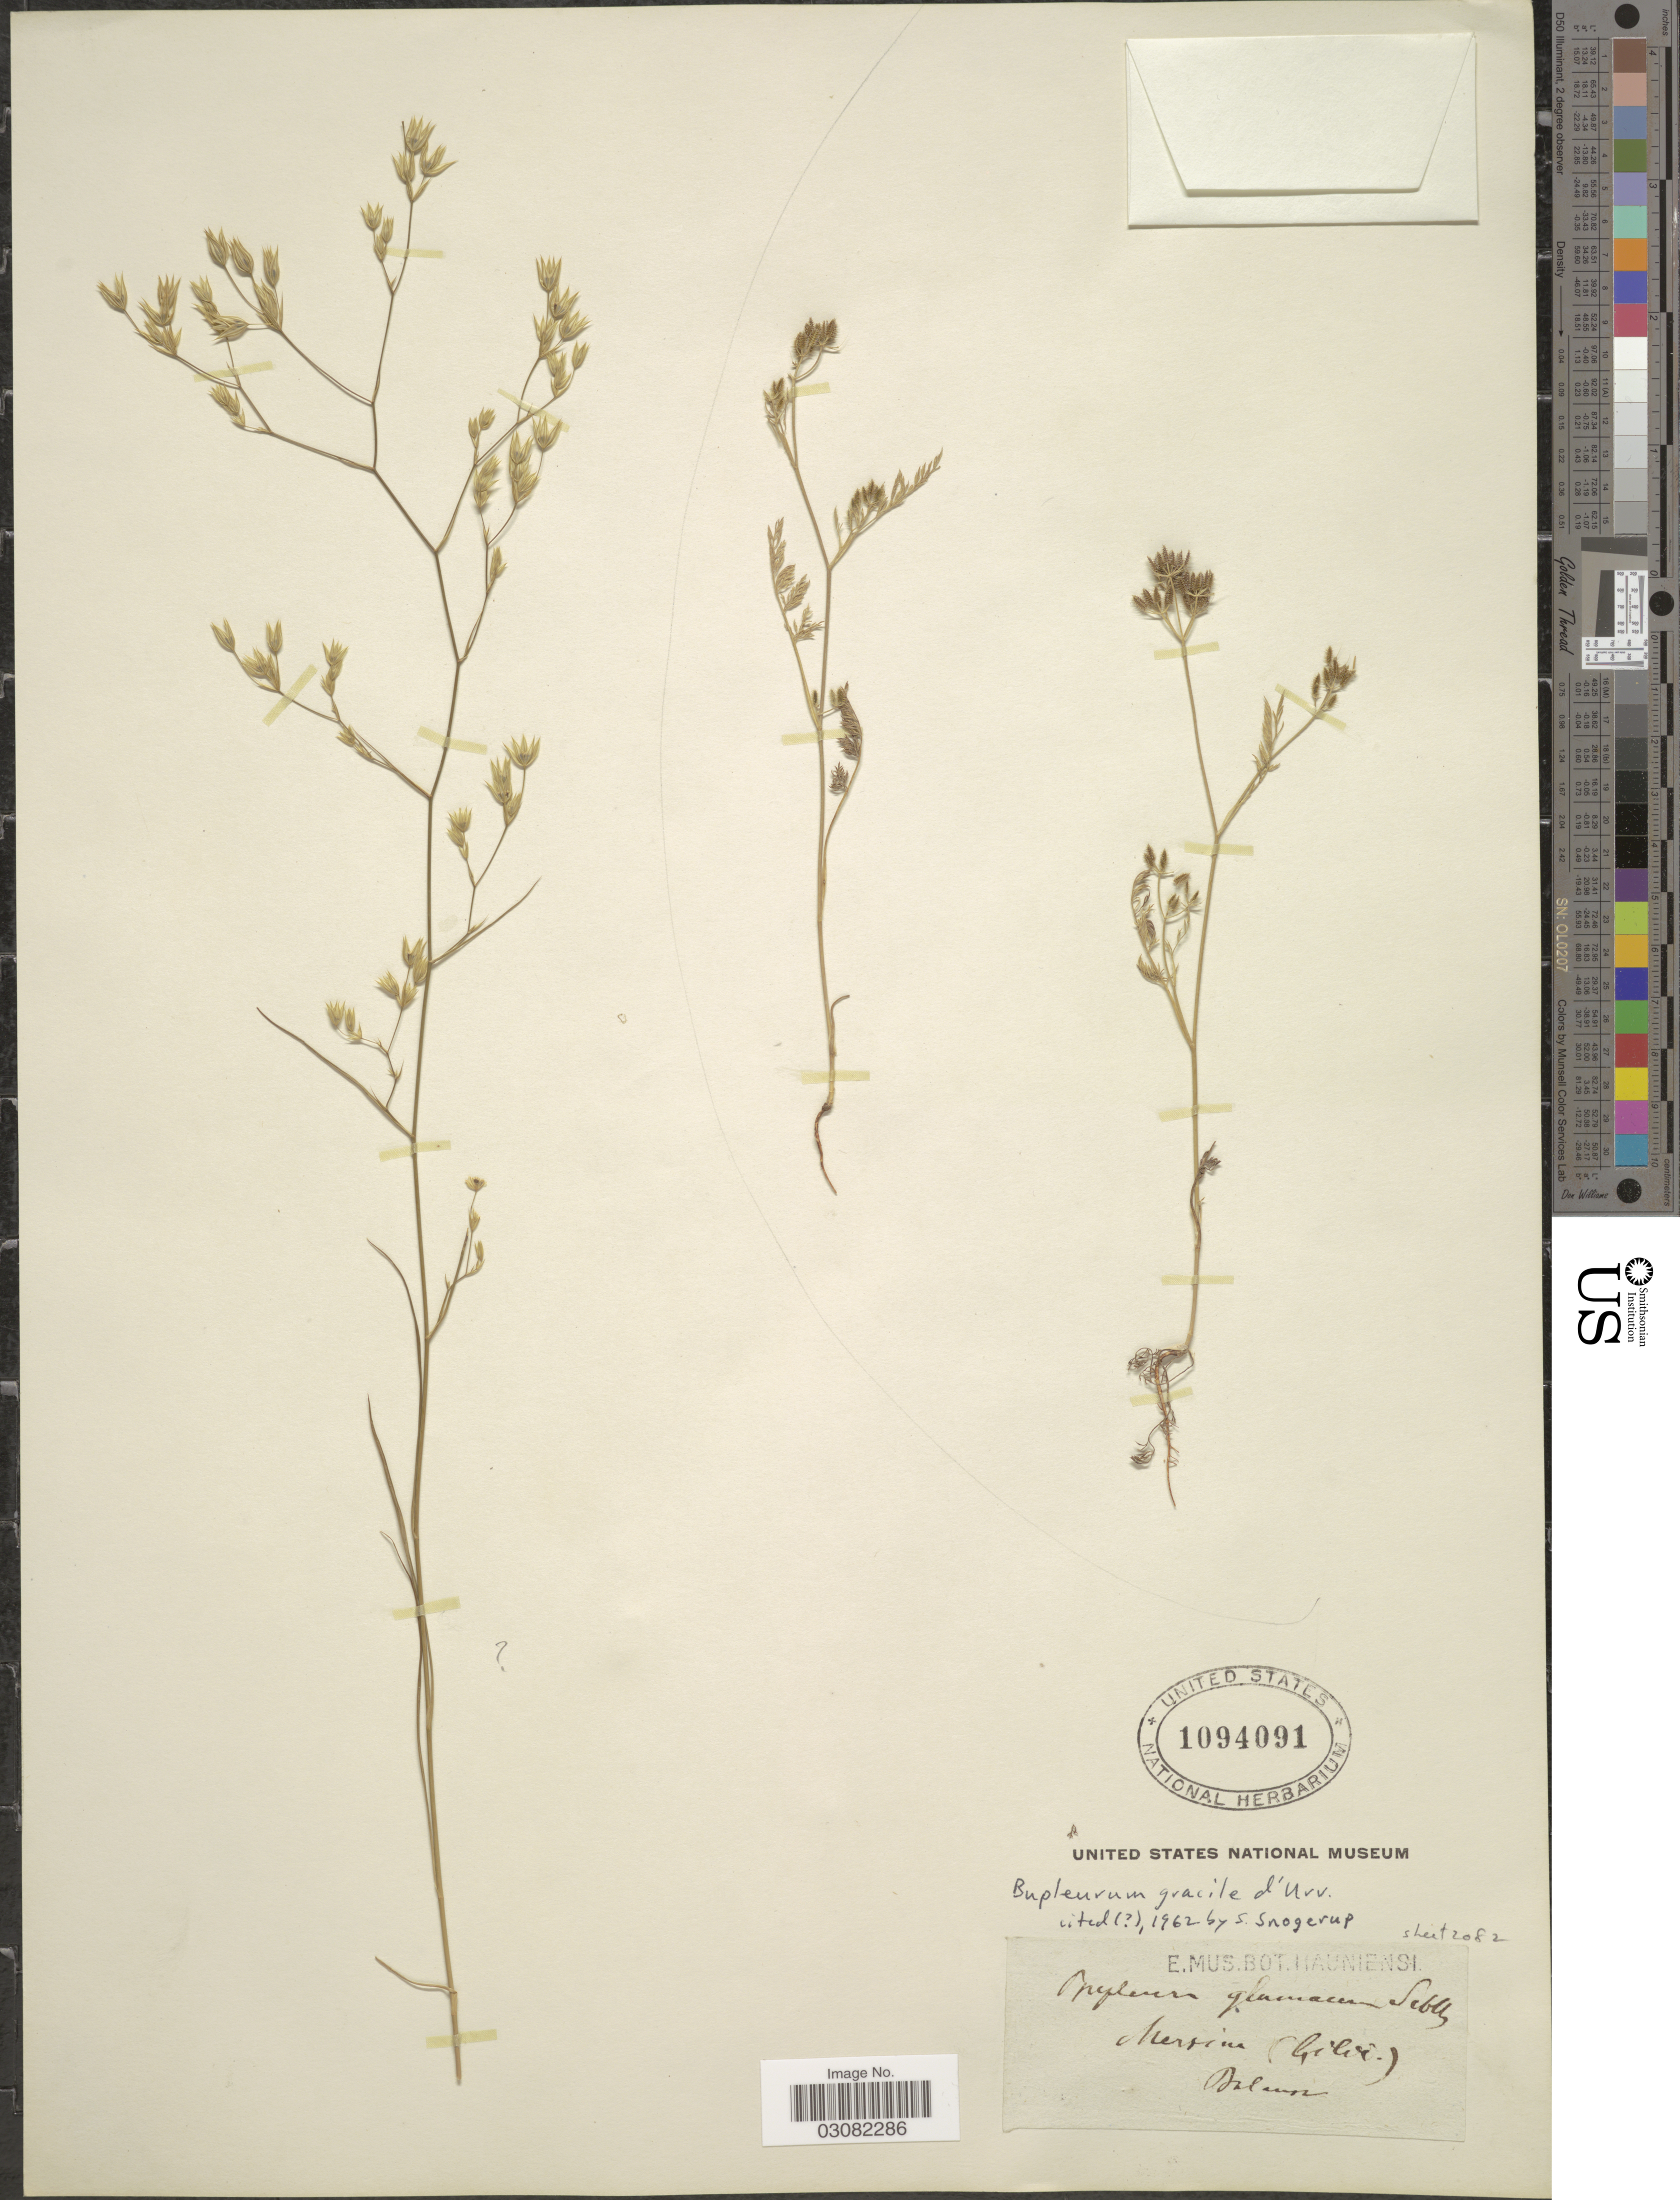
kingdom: Plantae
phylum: Tracheophyta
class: Magnoliopsida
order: Apiales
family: Apiaceae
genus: Bupleurum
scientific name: Bupleurum gracile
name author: d'Urv.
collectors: -. Balansa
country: Turkey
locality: Mersina (Cilic).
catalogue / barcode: US 1094091